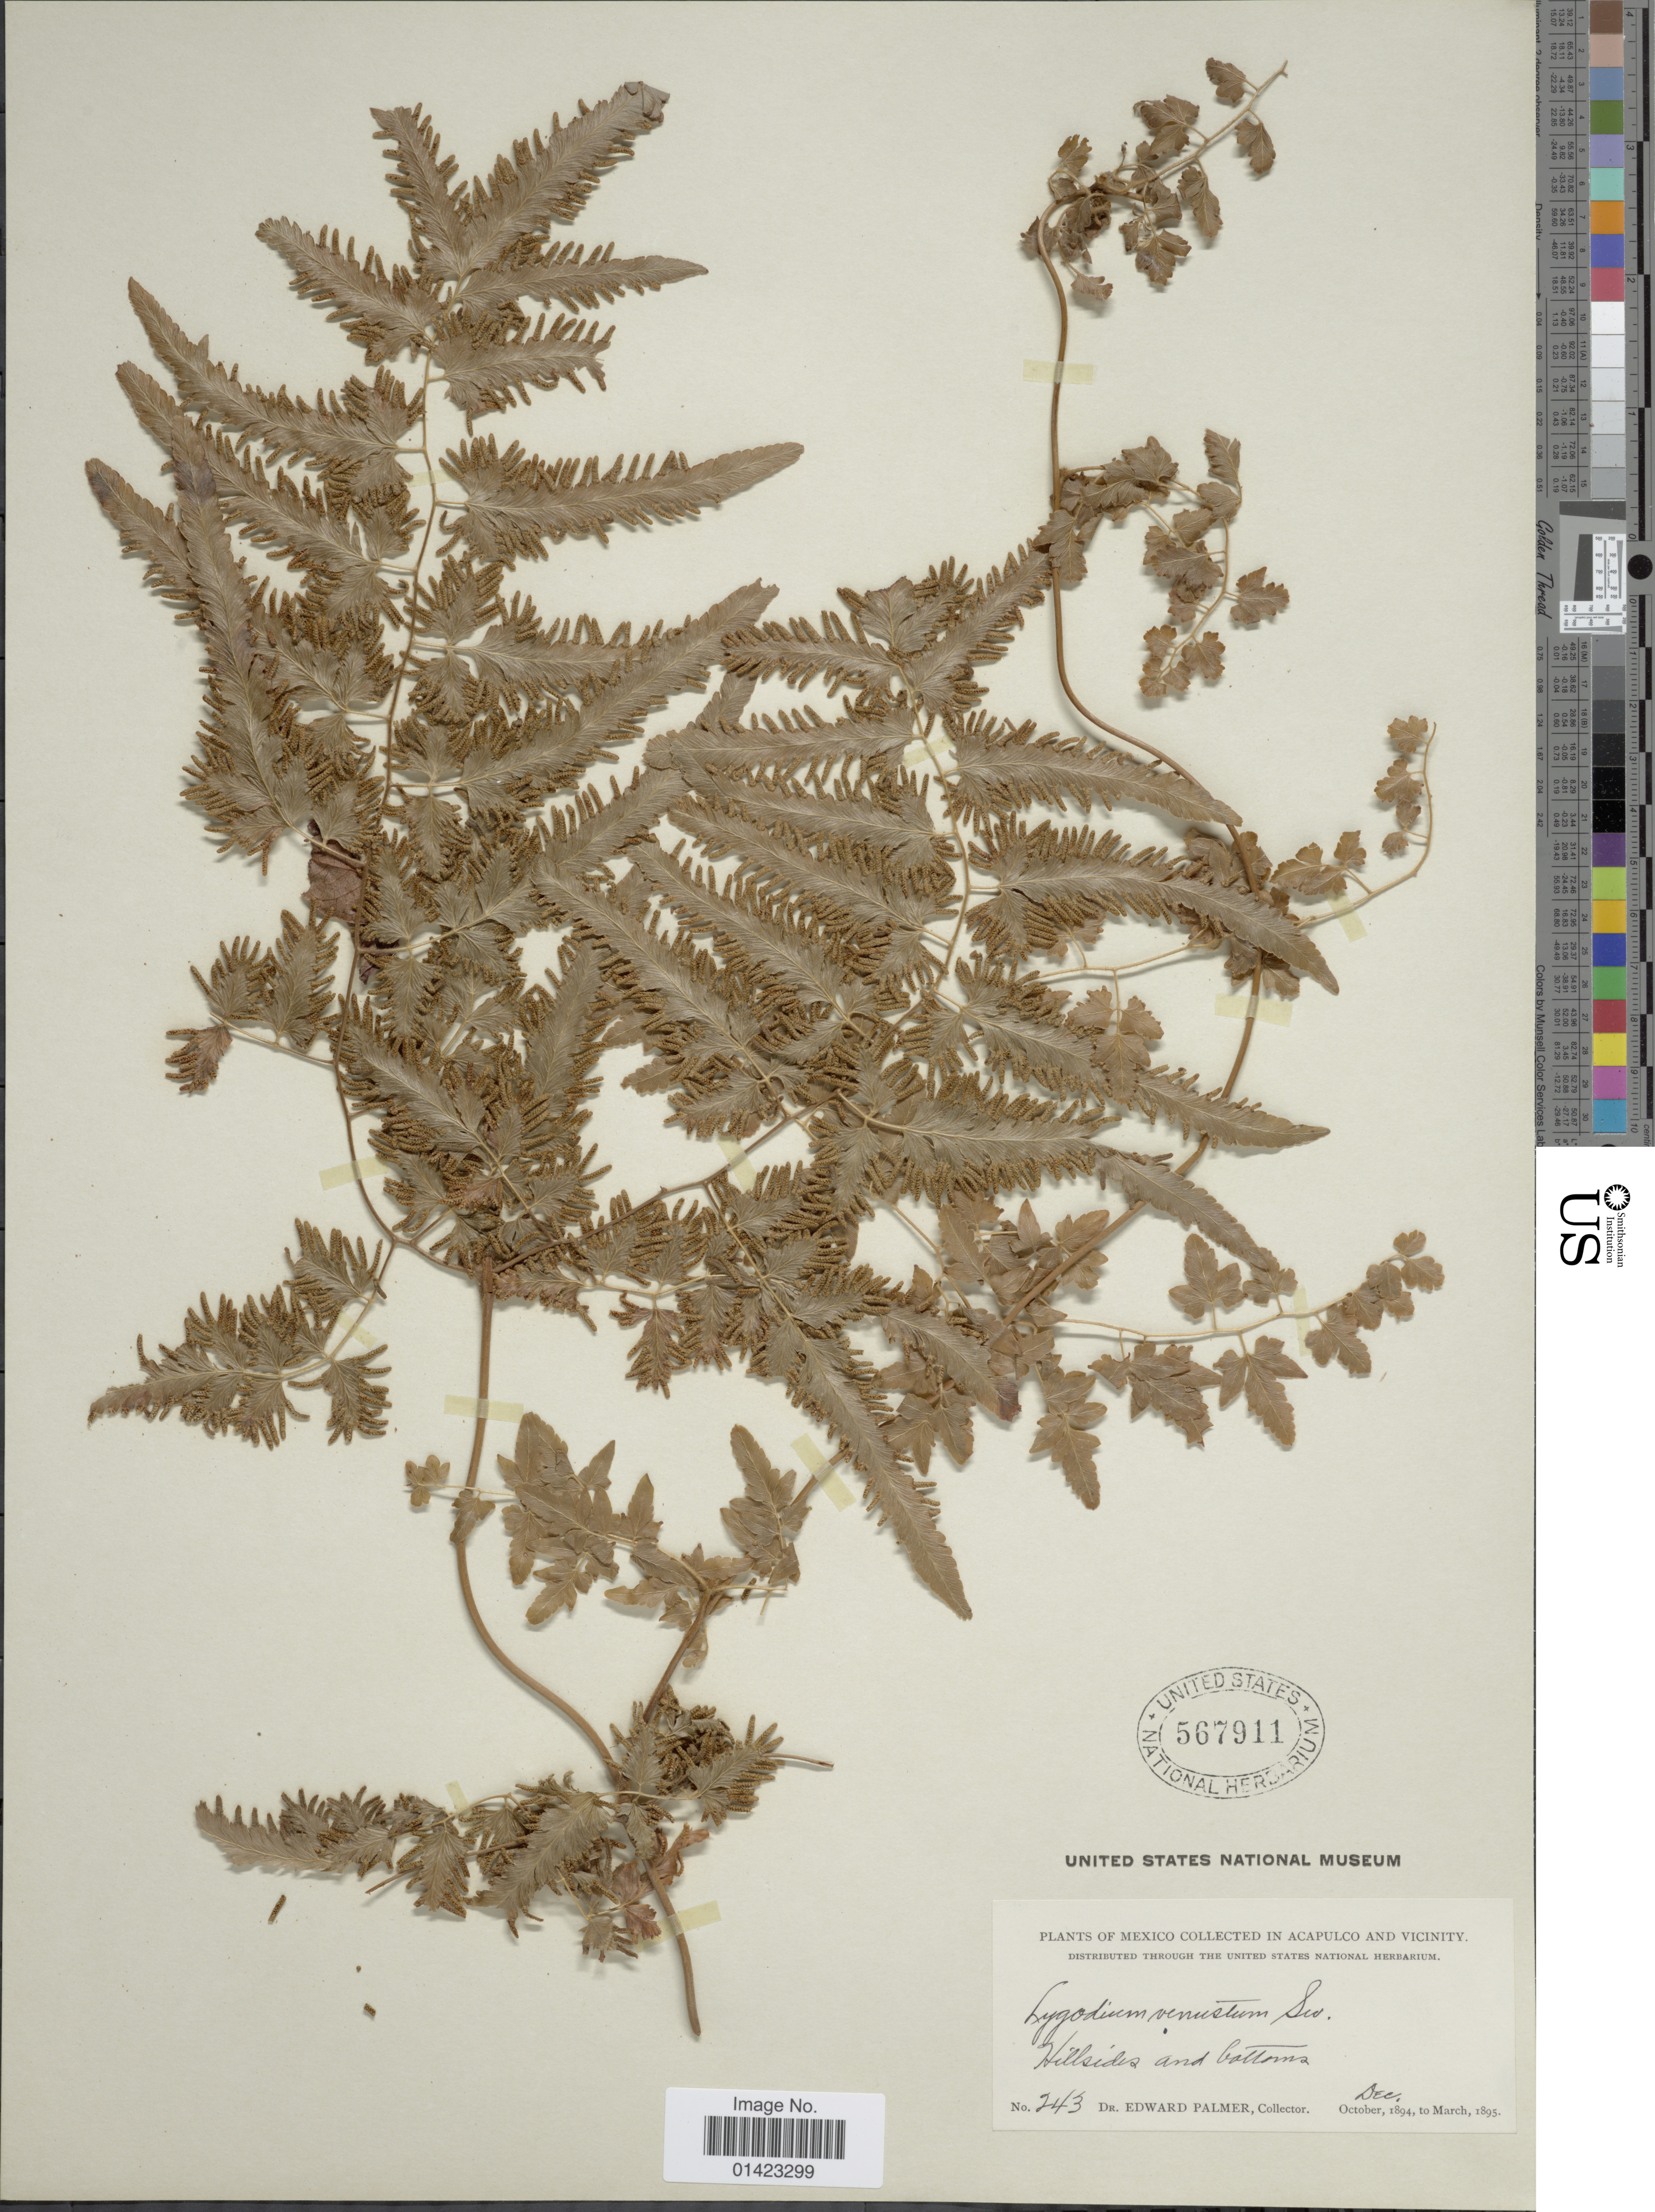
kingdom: Plantae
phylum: Tracheophyta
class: Polypodiopsida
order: Schizaeales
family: Lygodiaceae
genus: Lygodium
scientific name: Lygodium venustum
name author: Sw.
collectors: E. Palmer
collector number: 243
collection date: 1894-10/1895-03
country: Mexico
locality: Acapulco and vicinity, hillsides and bottoms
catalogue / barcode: US 567911